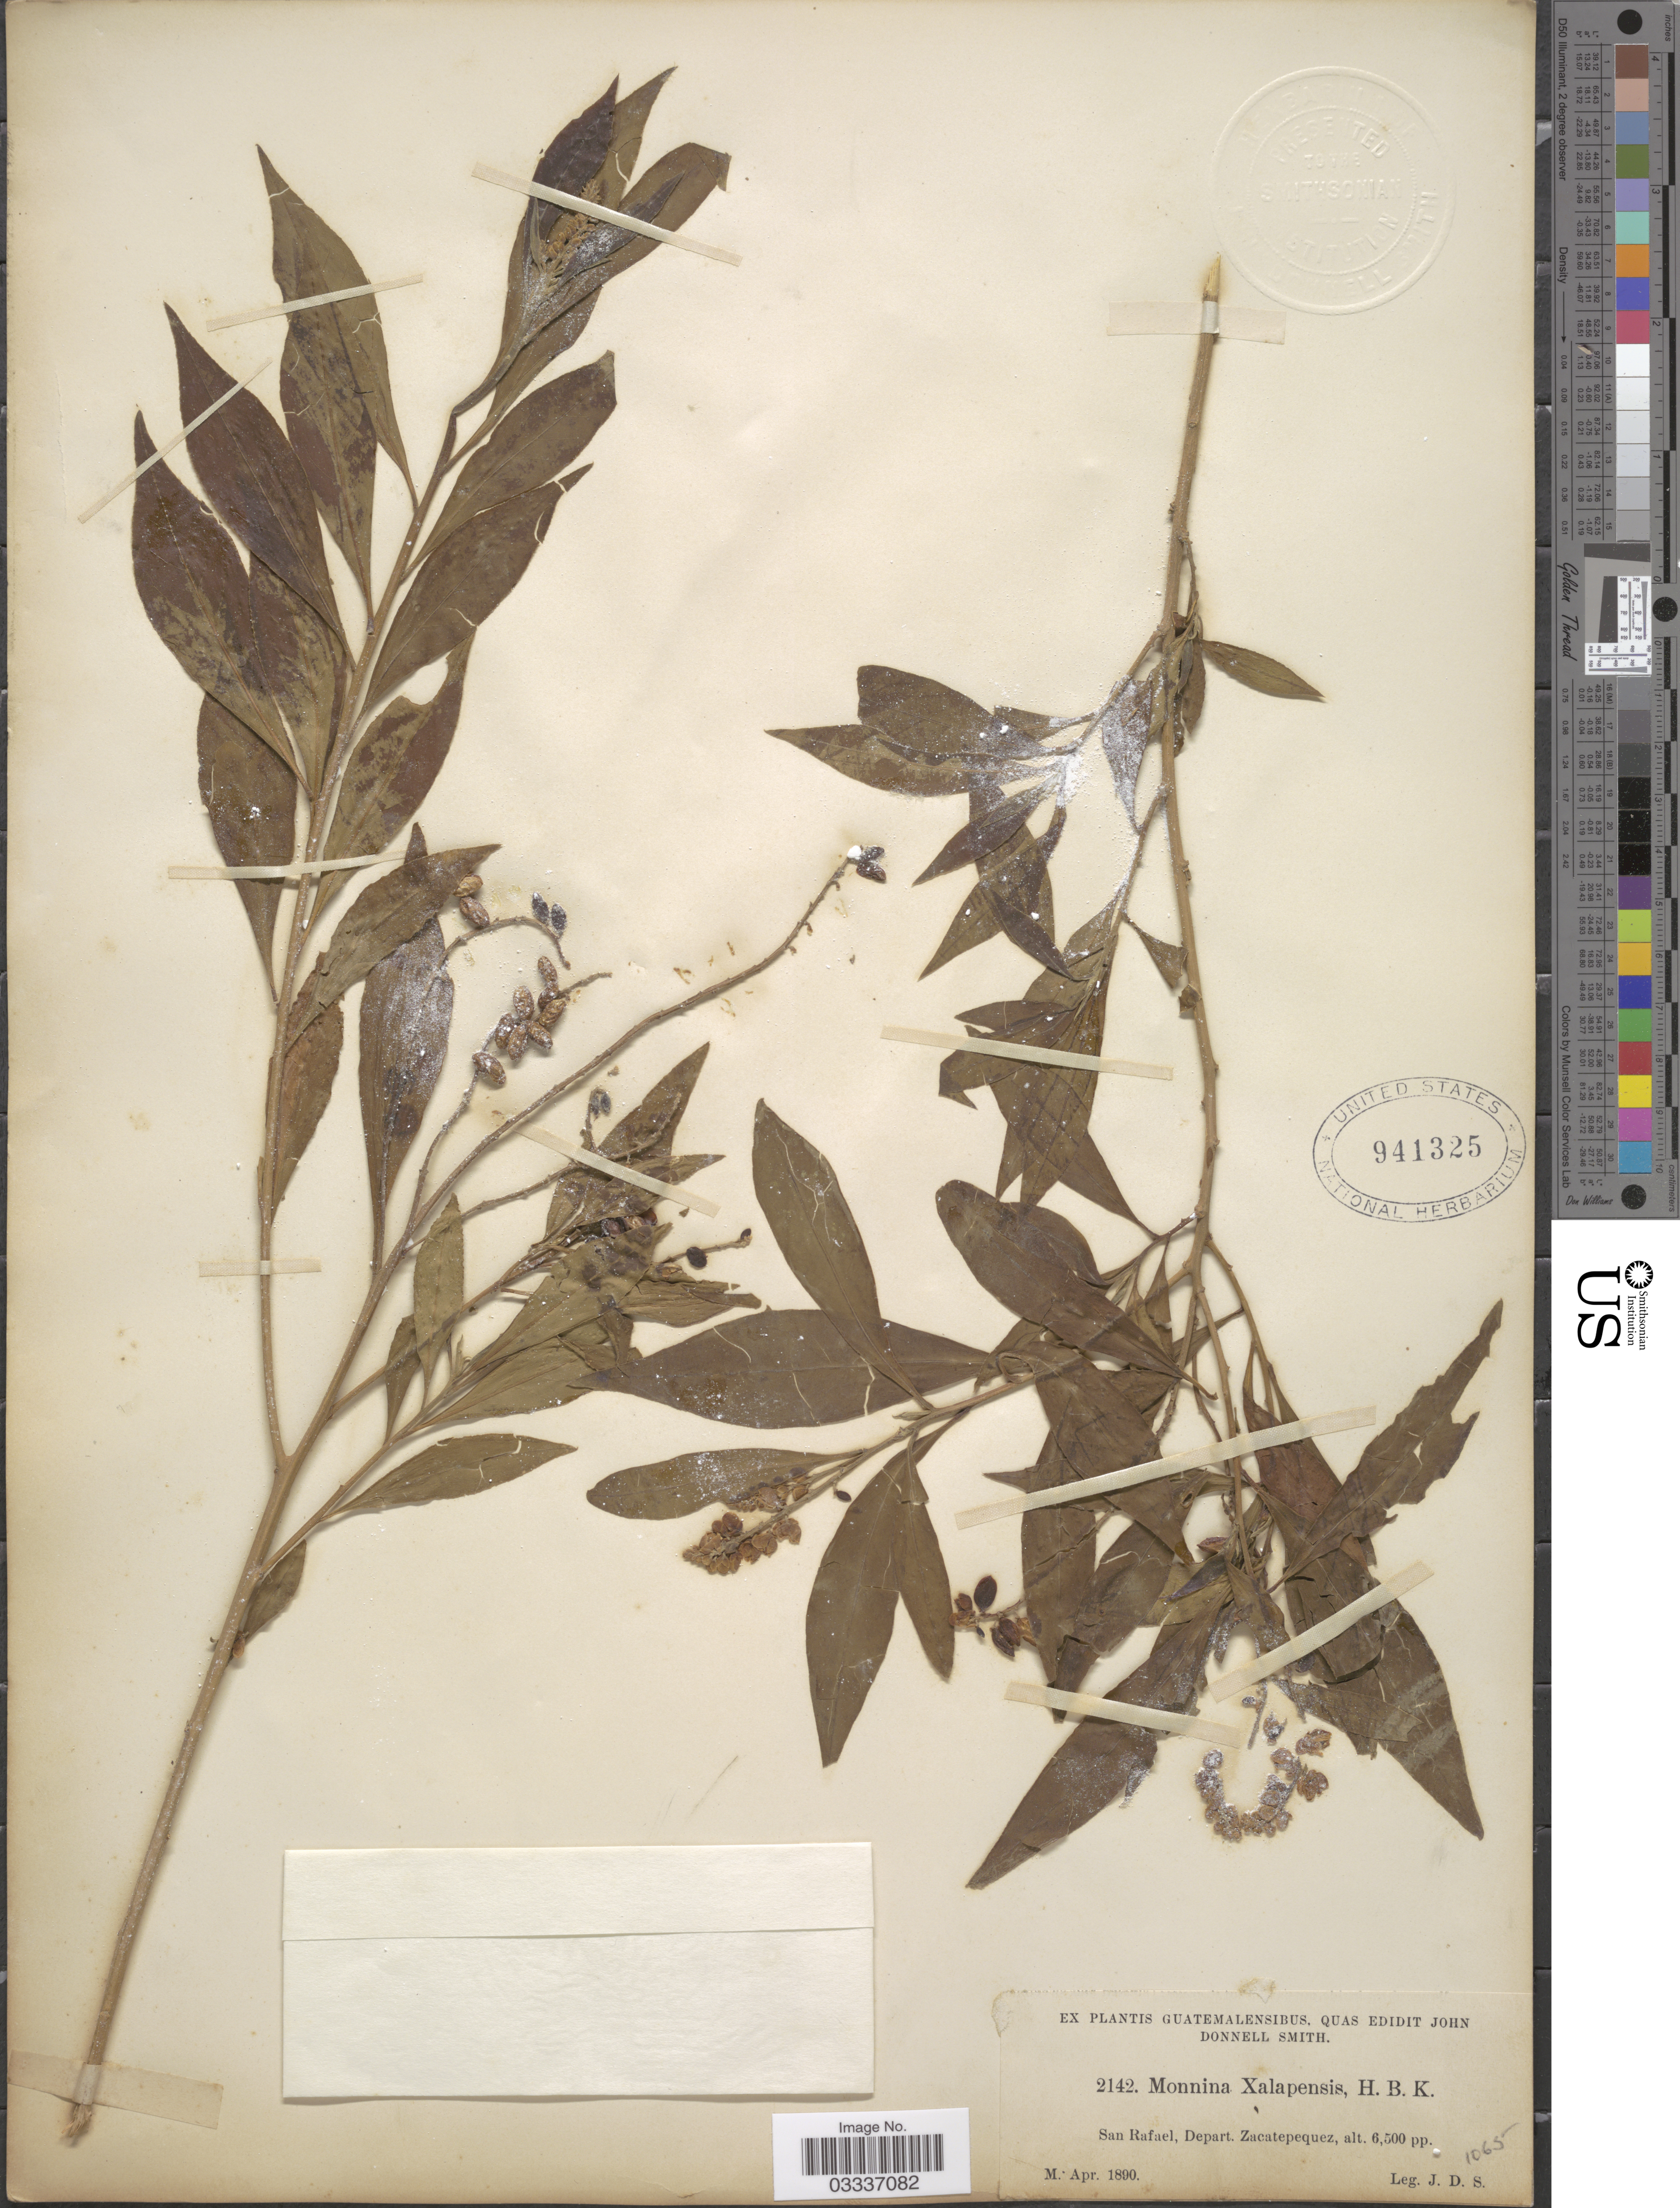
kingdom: Plantae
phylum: Tracheophyta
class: Magnoliopsida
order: Fabales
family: Polygalaceae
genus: Monnina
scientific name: Monnina xalapensis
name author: Kunth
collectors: J. Donnell Smith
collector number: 2142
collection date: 1890-04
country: Guatemala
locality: San Rafael, Depart. Zacatepequez.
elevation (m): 1981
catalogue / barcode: US 941325